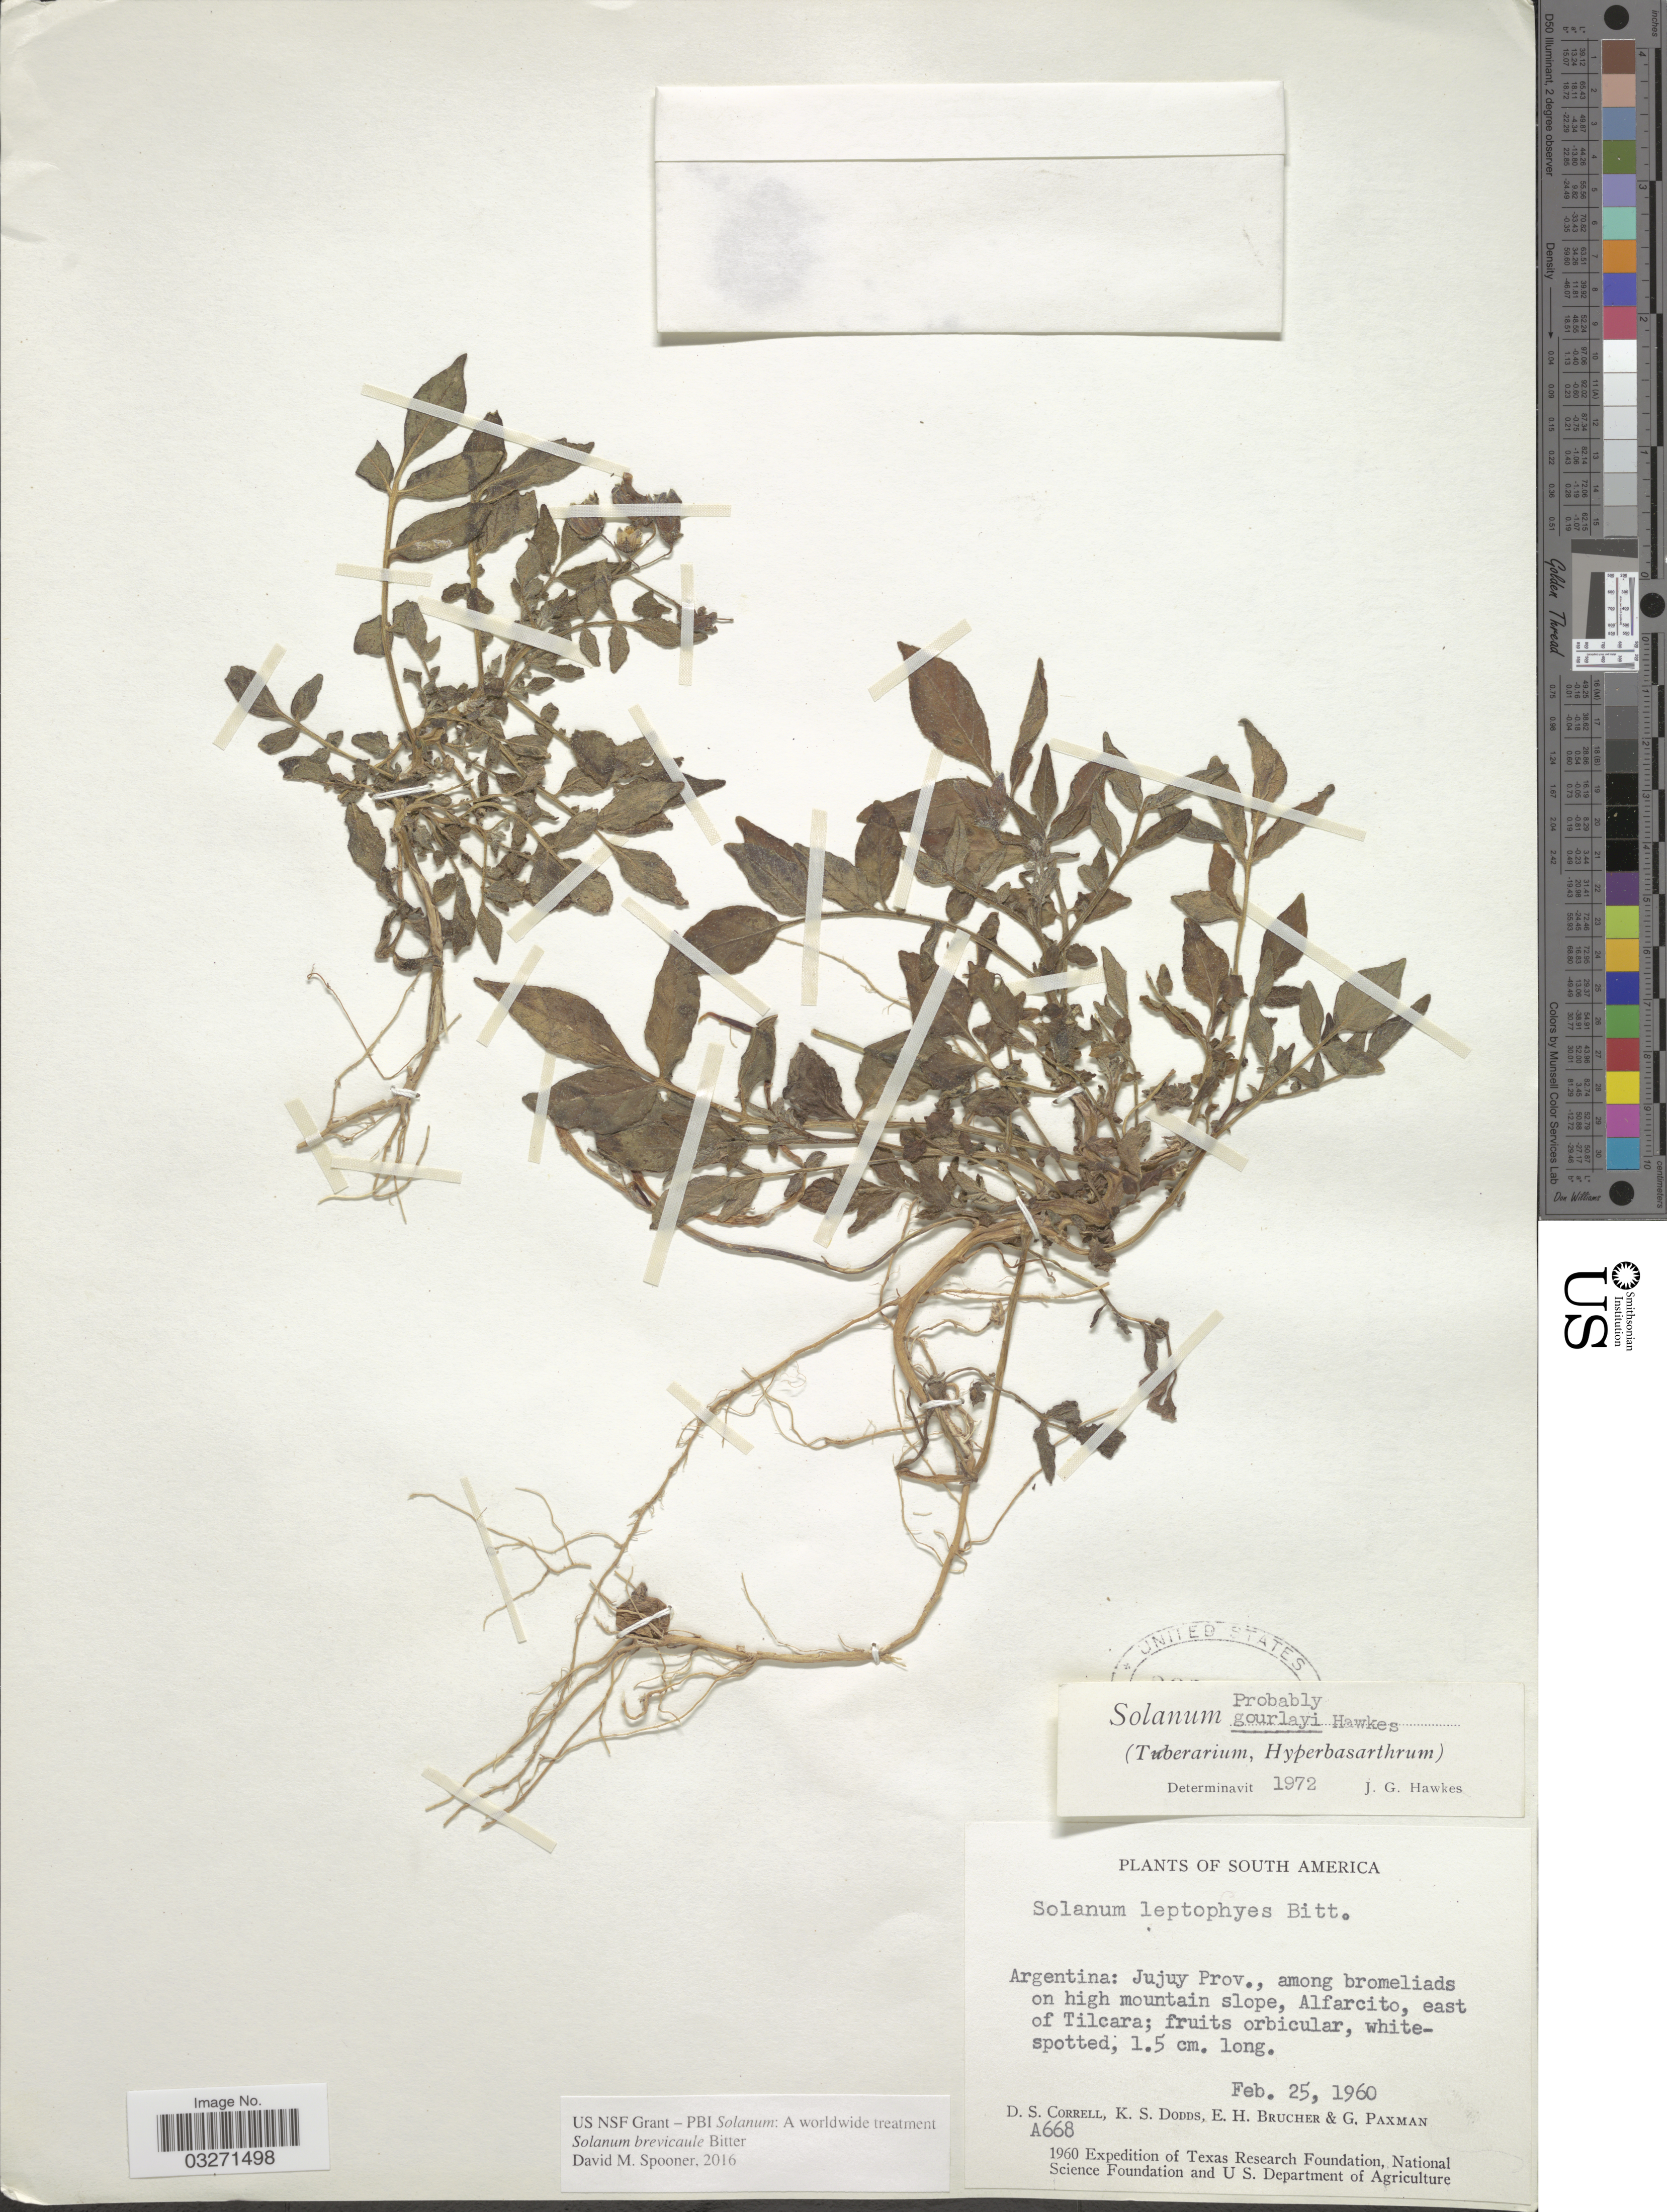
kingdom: Plantae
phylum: Tracheophyta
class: Magnoliopsida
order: Solanales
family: Solanaceae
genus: Solanum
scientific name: Solanum brevicaule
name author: Bitter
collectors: D. S. Correll, K. Dodds, E. Brucher & G. Paxman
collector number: A668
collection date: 1960-02-25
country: Argentina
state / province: Jujuy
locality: Among bromeliads on high mountain slope, Alfarcito, east of Tilcara.